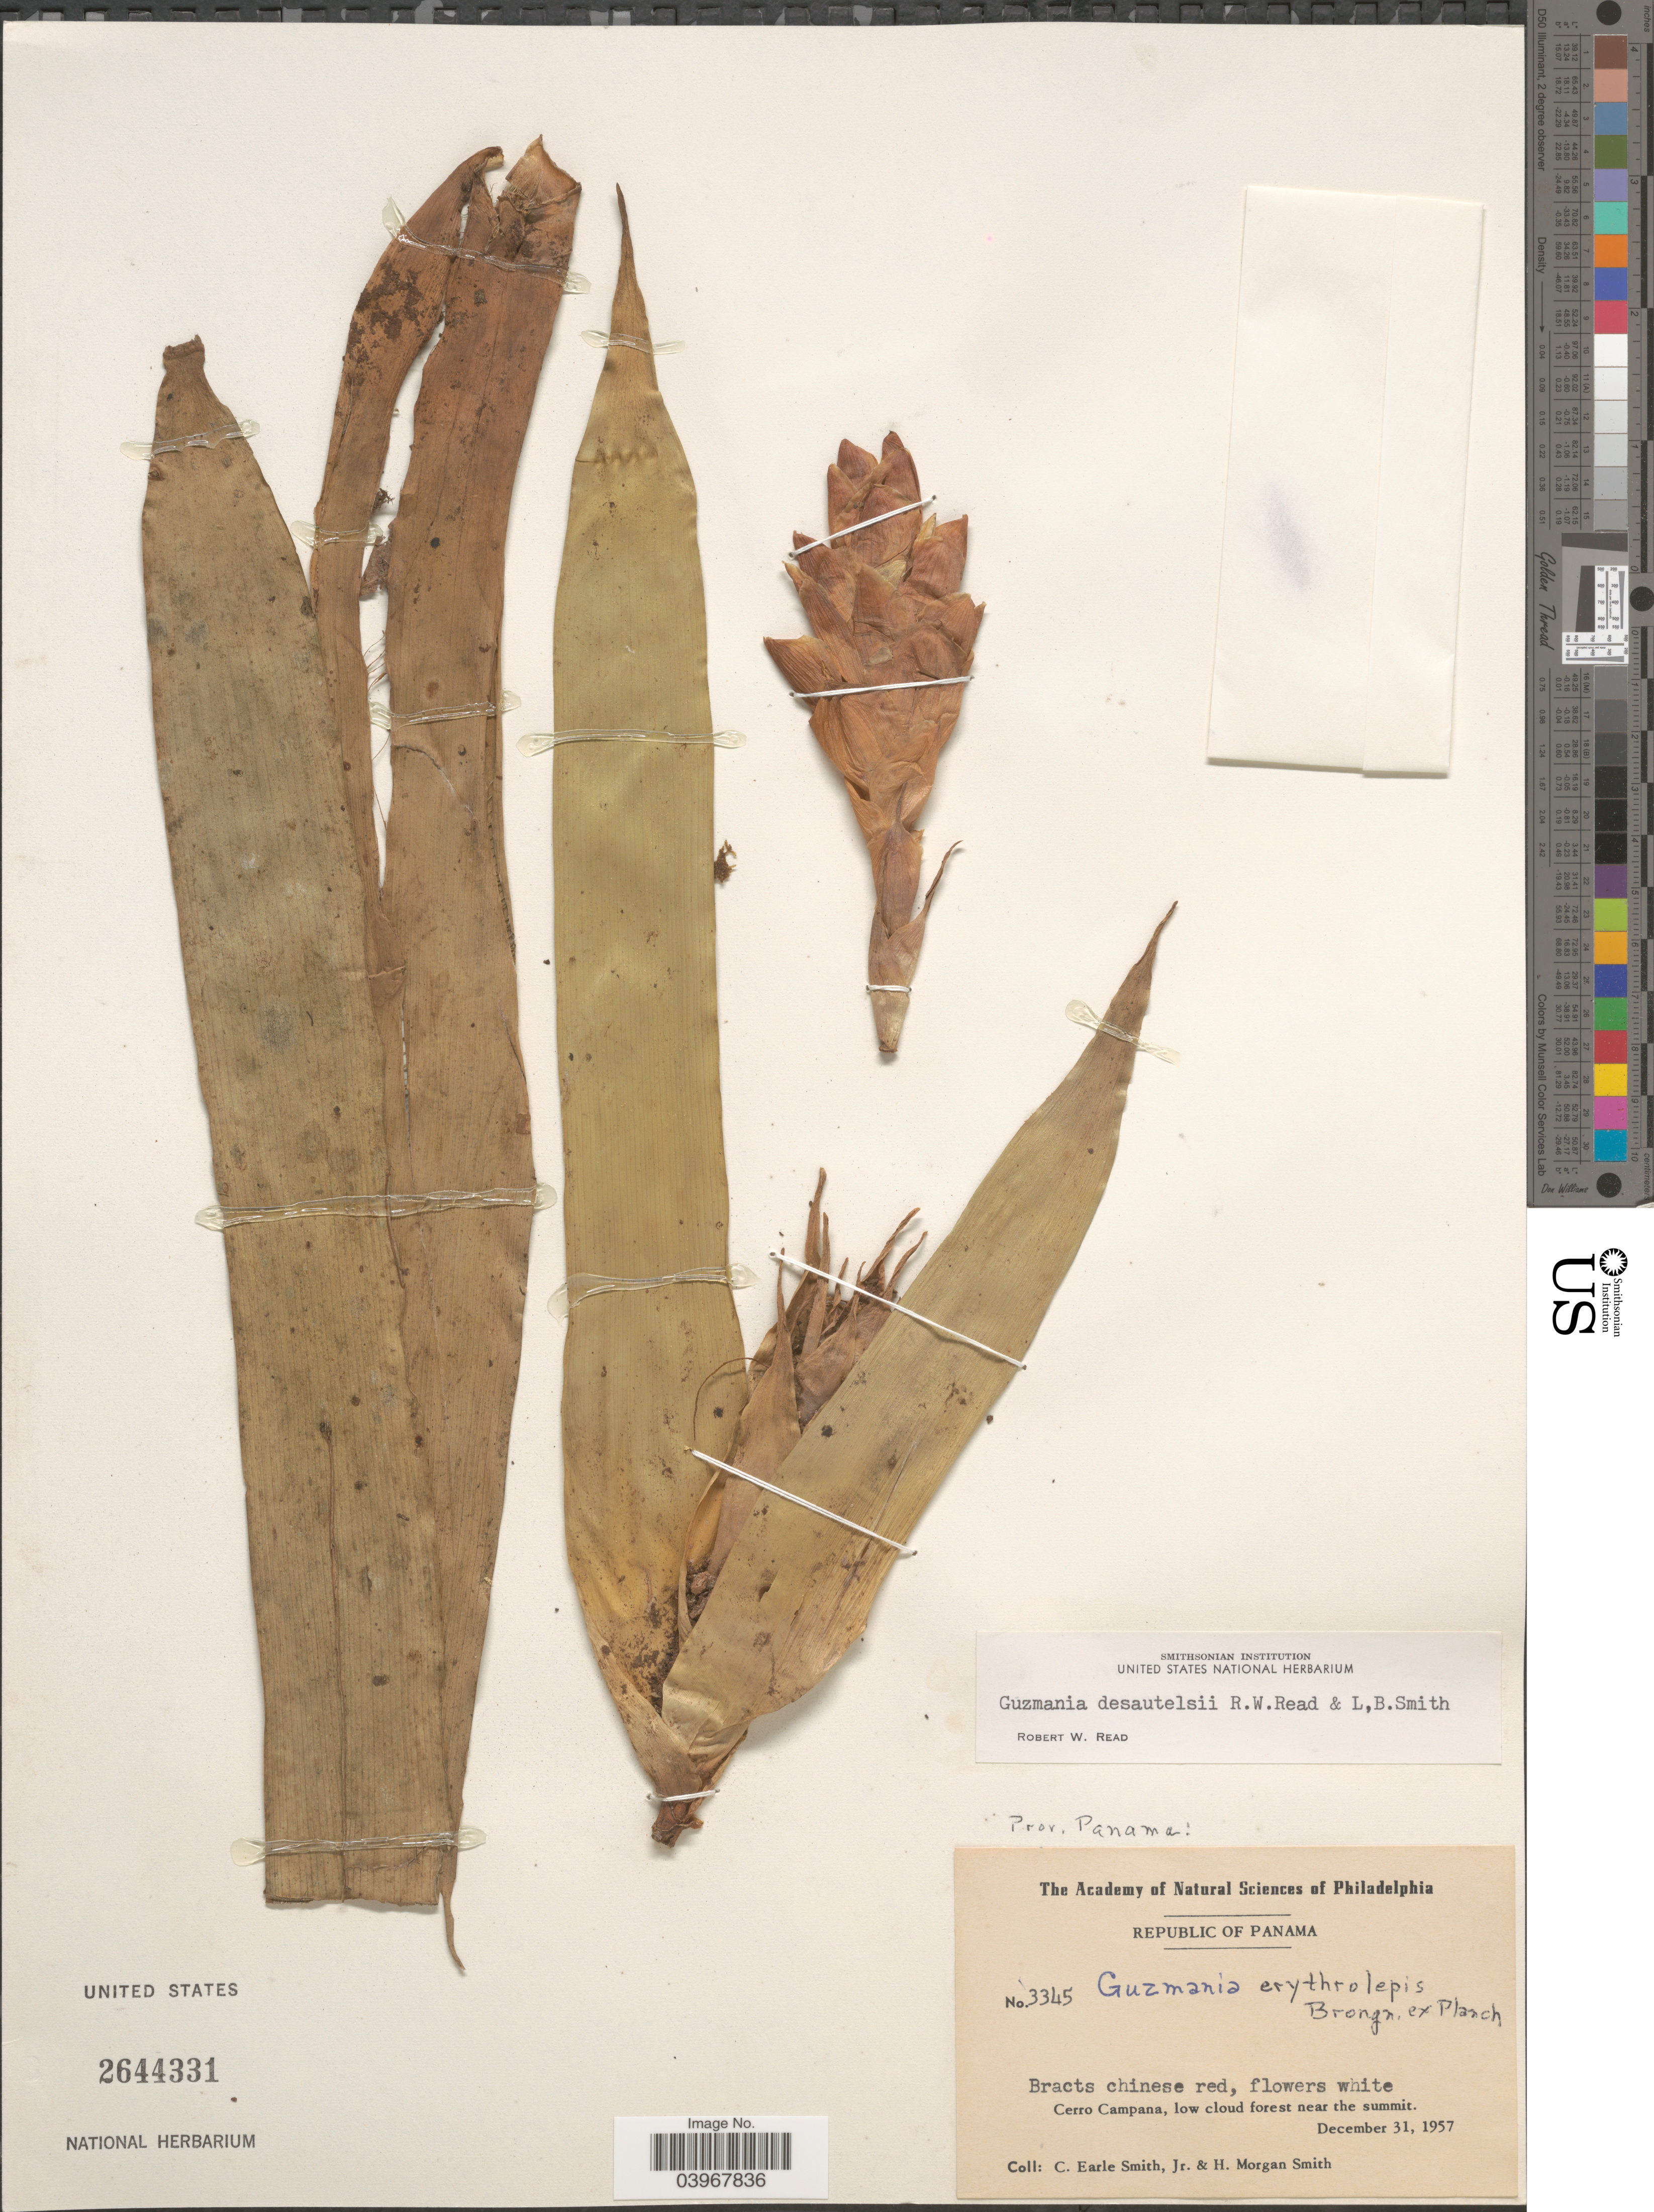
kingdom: Plantae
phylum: Tracheophyta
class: Liliopsida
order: Poales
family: Bromeliaceae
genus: Guzmania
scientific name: Guzmania desautelsii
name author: Read & L.B. Sm.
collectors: C. E. Smith Jr. & H. M. Smith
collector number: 3345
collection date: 1957-12-31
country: Panama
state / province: Panamá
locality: Cerro Campana, low cloud forest near the summit.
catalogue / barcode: US 2644331